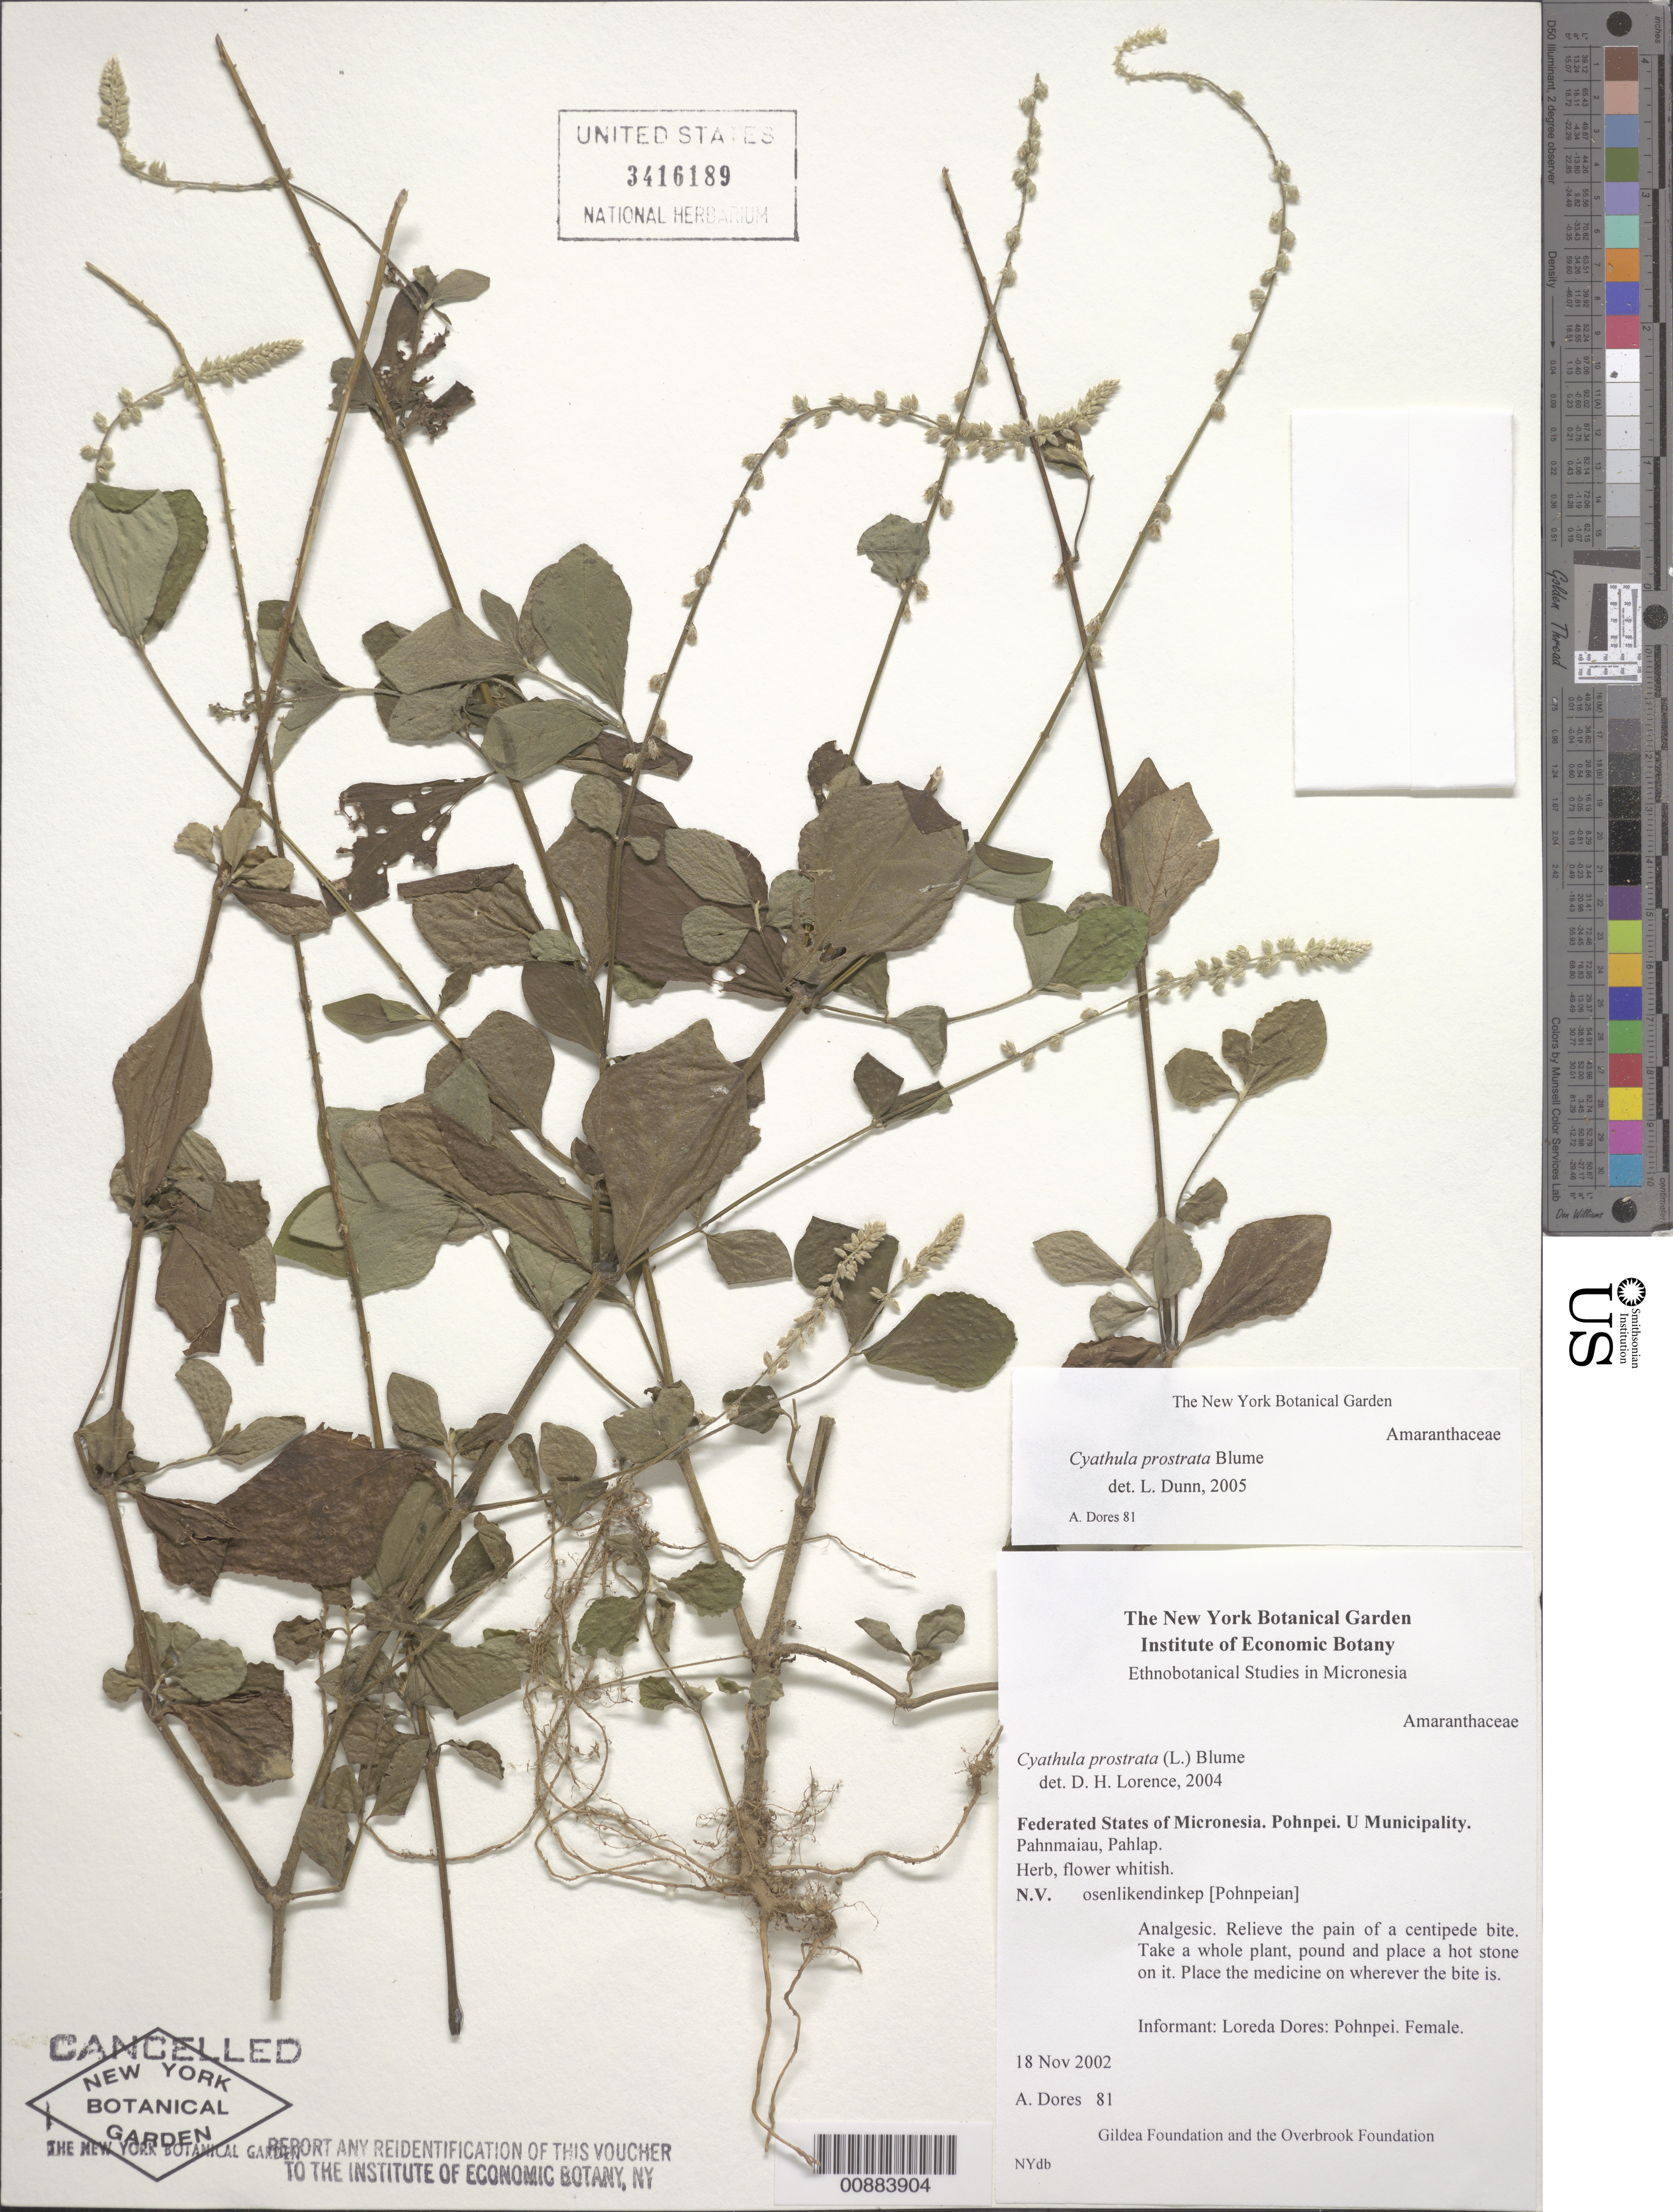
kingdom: Plantae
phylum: Tracheophyta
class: Magnoliopsida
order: Caryophyllales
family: Amaranthaceae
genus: Cyathula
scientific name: Cyathula prostrata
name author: (L.) Blume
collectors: A. Dores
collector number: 81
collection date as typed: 18 Nov 2002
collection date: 2002-11-18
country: Micronesia, Federated States of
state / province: Pohnpei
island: Pohnpei [Ponape]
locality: Pahnmaiau, Pahlap.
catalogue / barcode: US 3416189